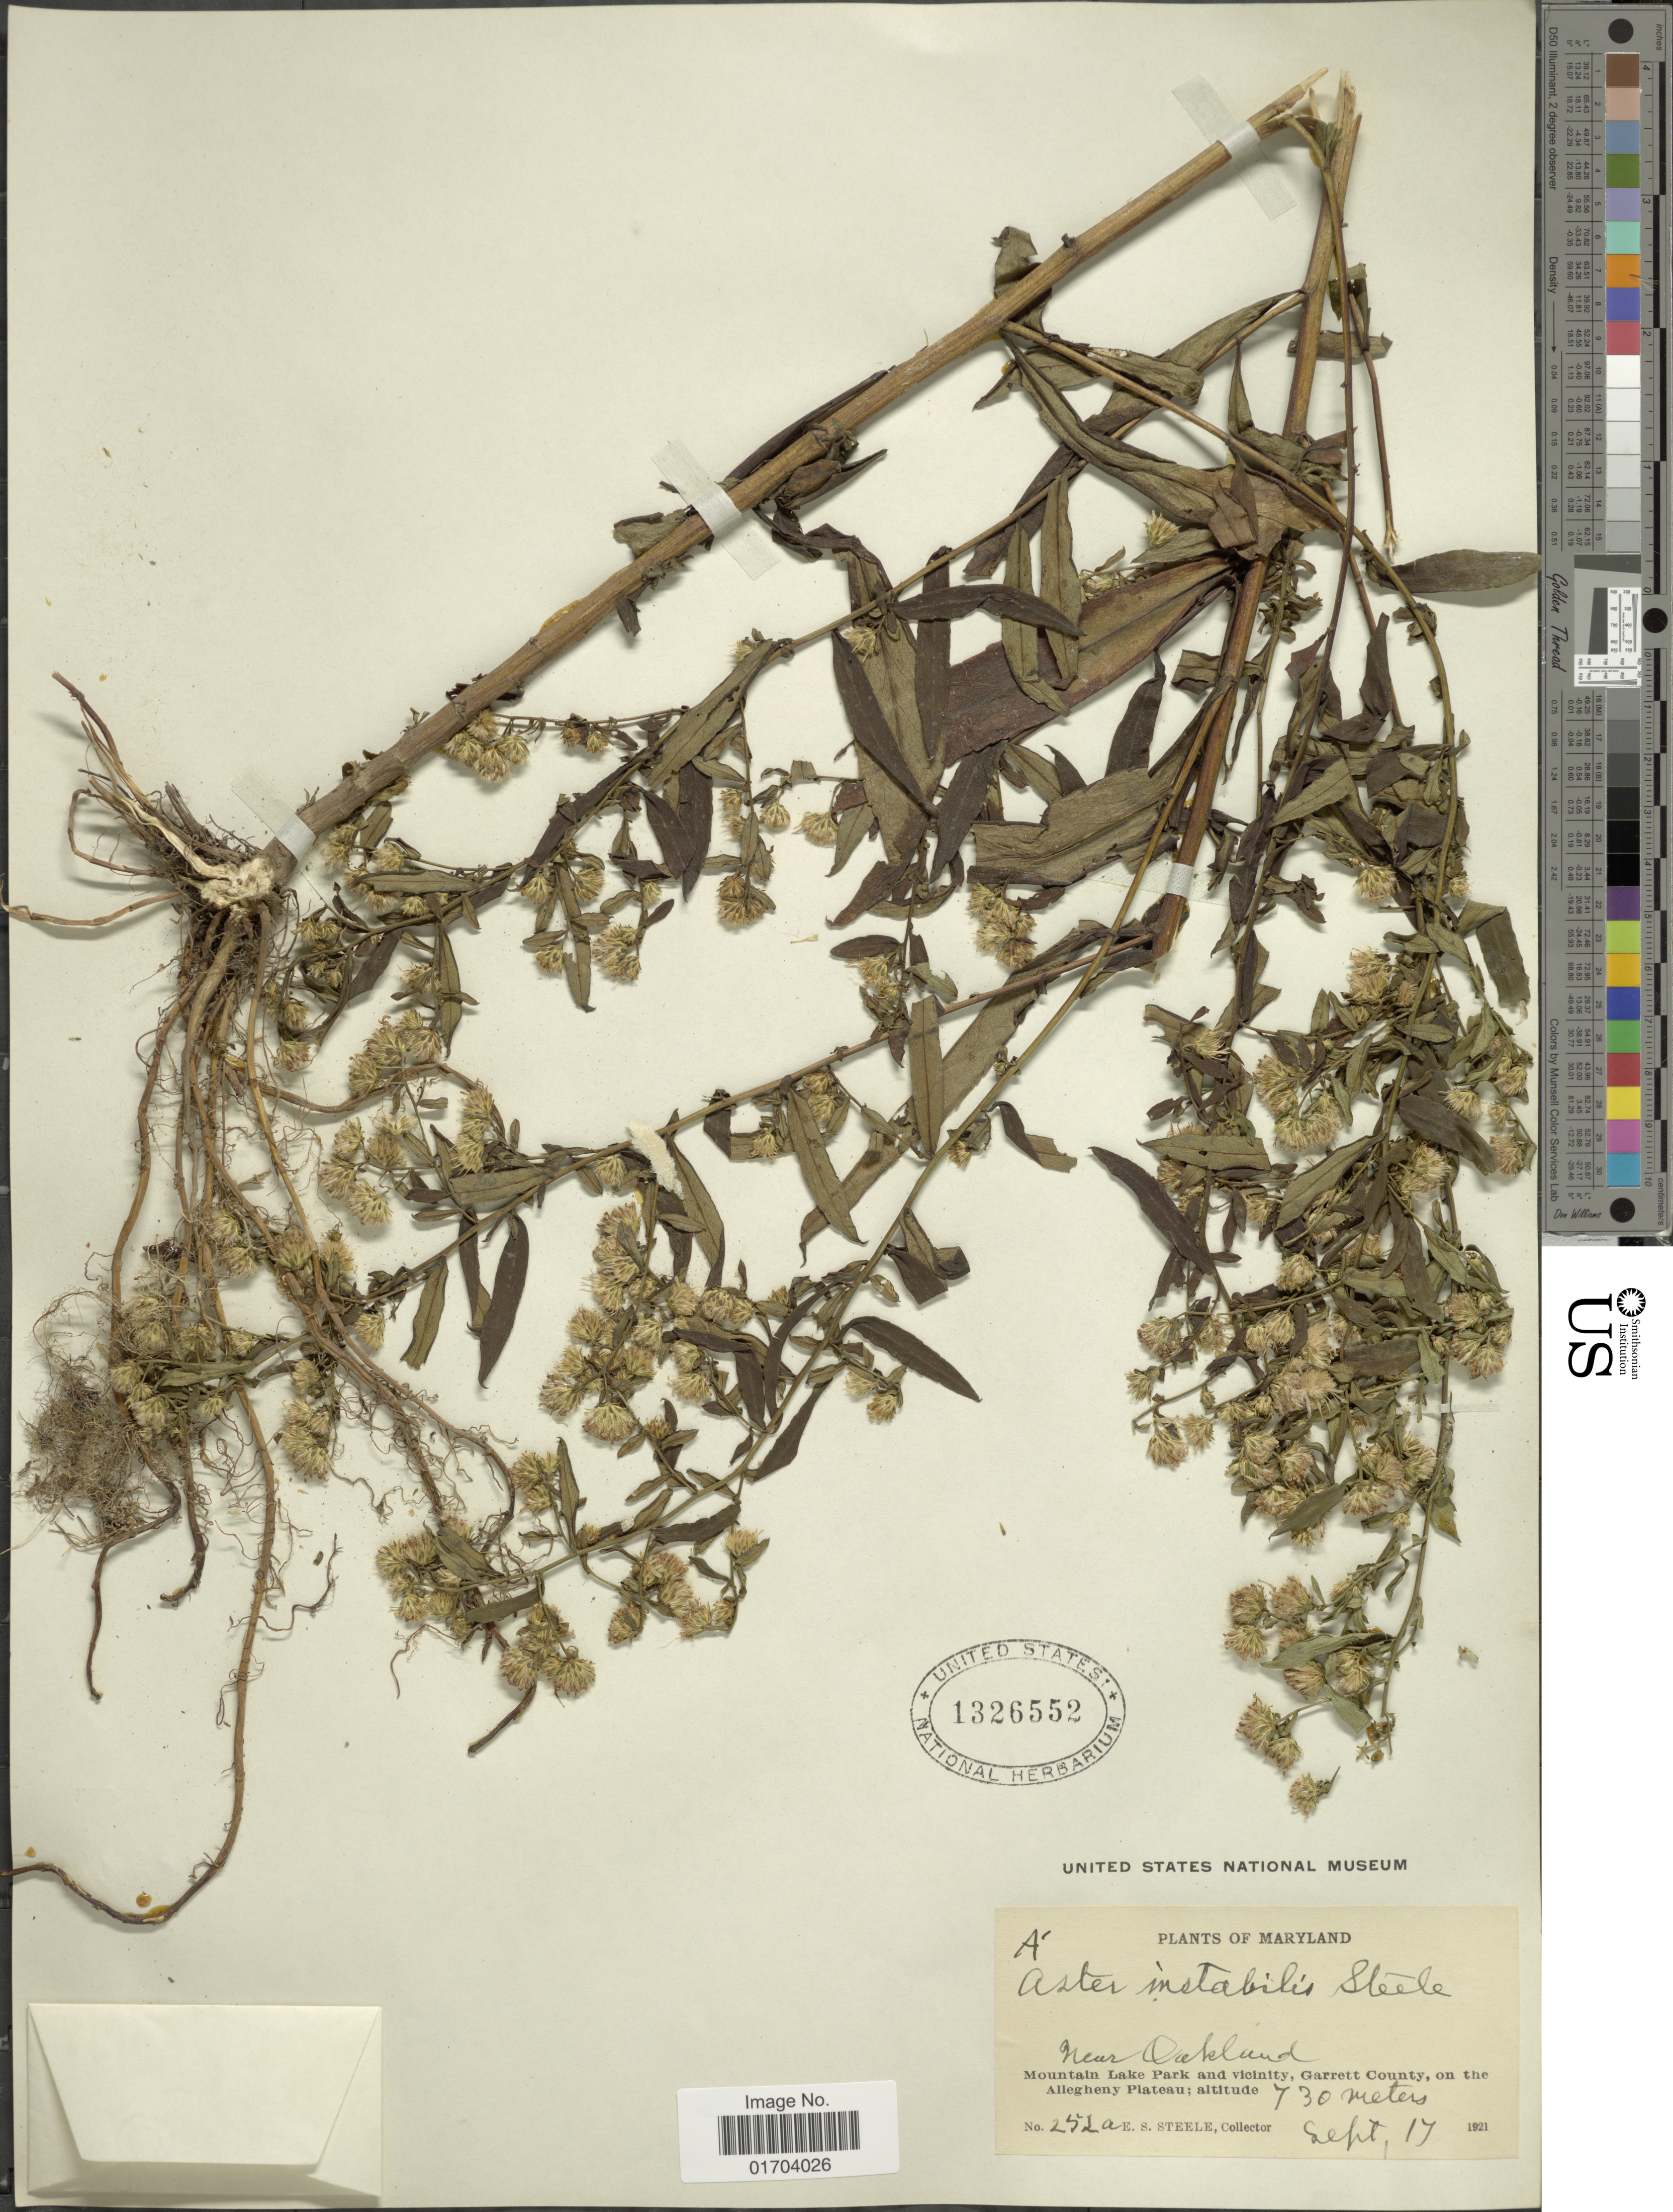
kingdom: Plantae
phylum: Tracheophyta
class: Magnoliopsida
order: Asterales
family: Asteraceae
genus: Aster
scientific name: Aster instabilis E.S. Steele sp. nov. ined.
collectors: E. Steele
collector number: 252a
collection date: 1921-09-17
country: United States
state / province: Maryland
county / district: Garrett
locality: Near Oakland, Mountain Lake Park and Vicinity, Garrett County, on the Allegheny Plateau.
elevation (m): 730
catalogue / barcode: US 1326552